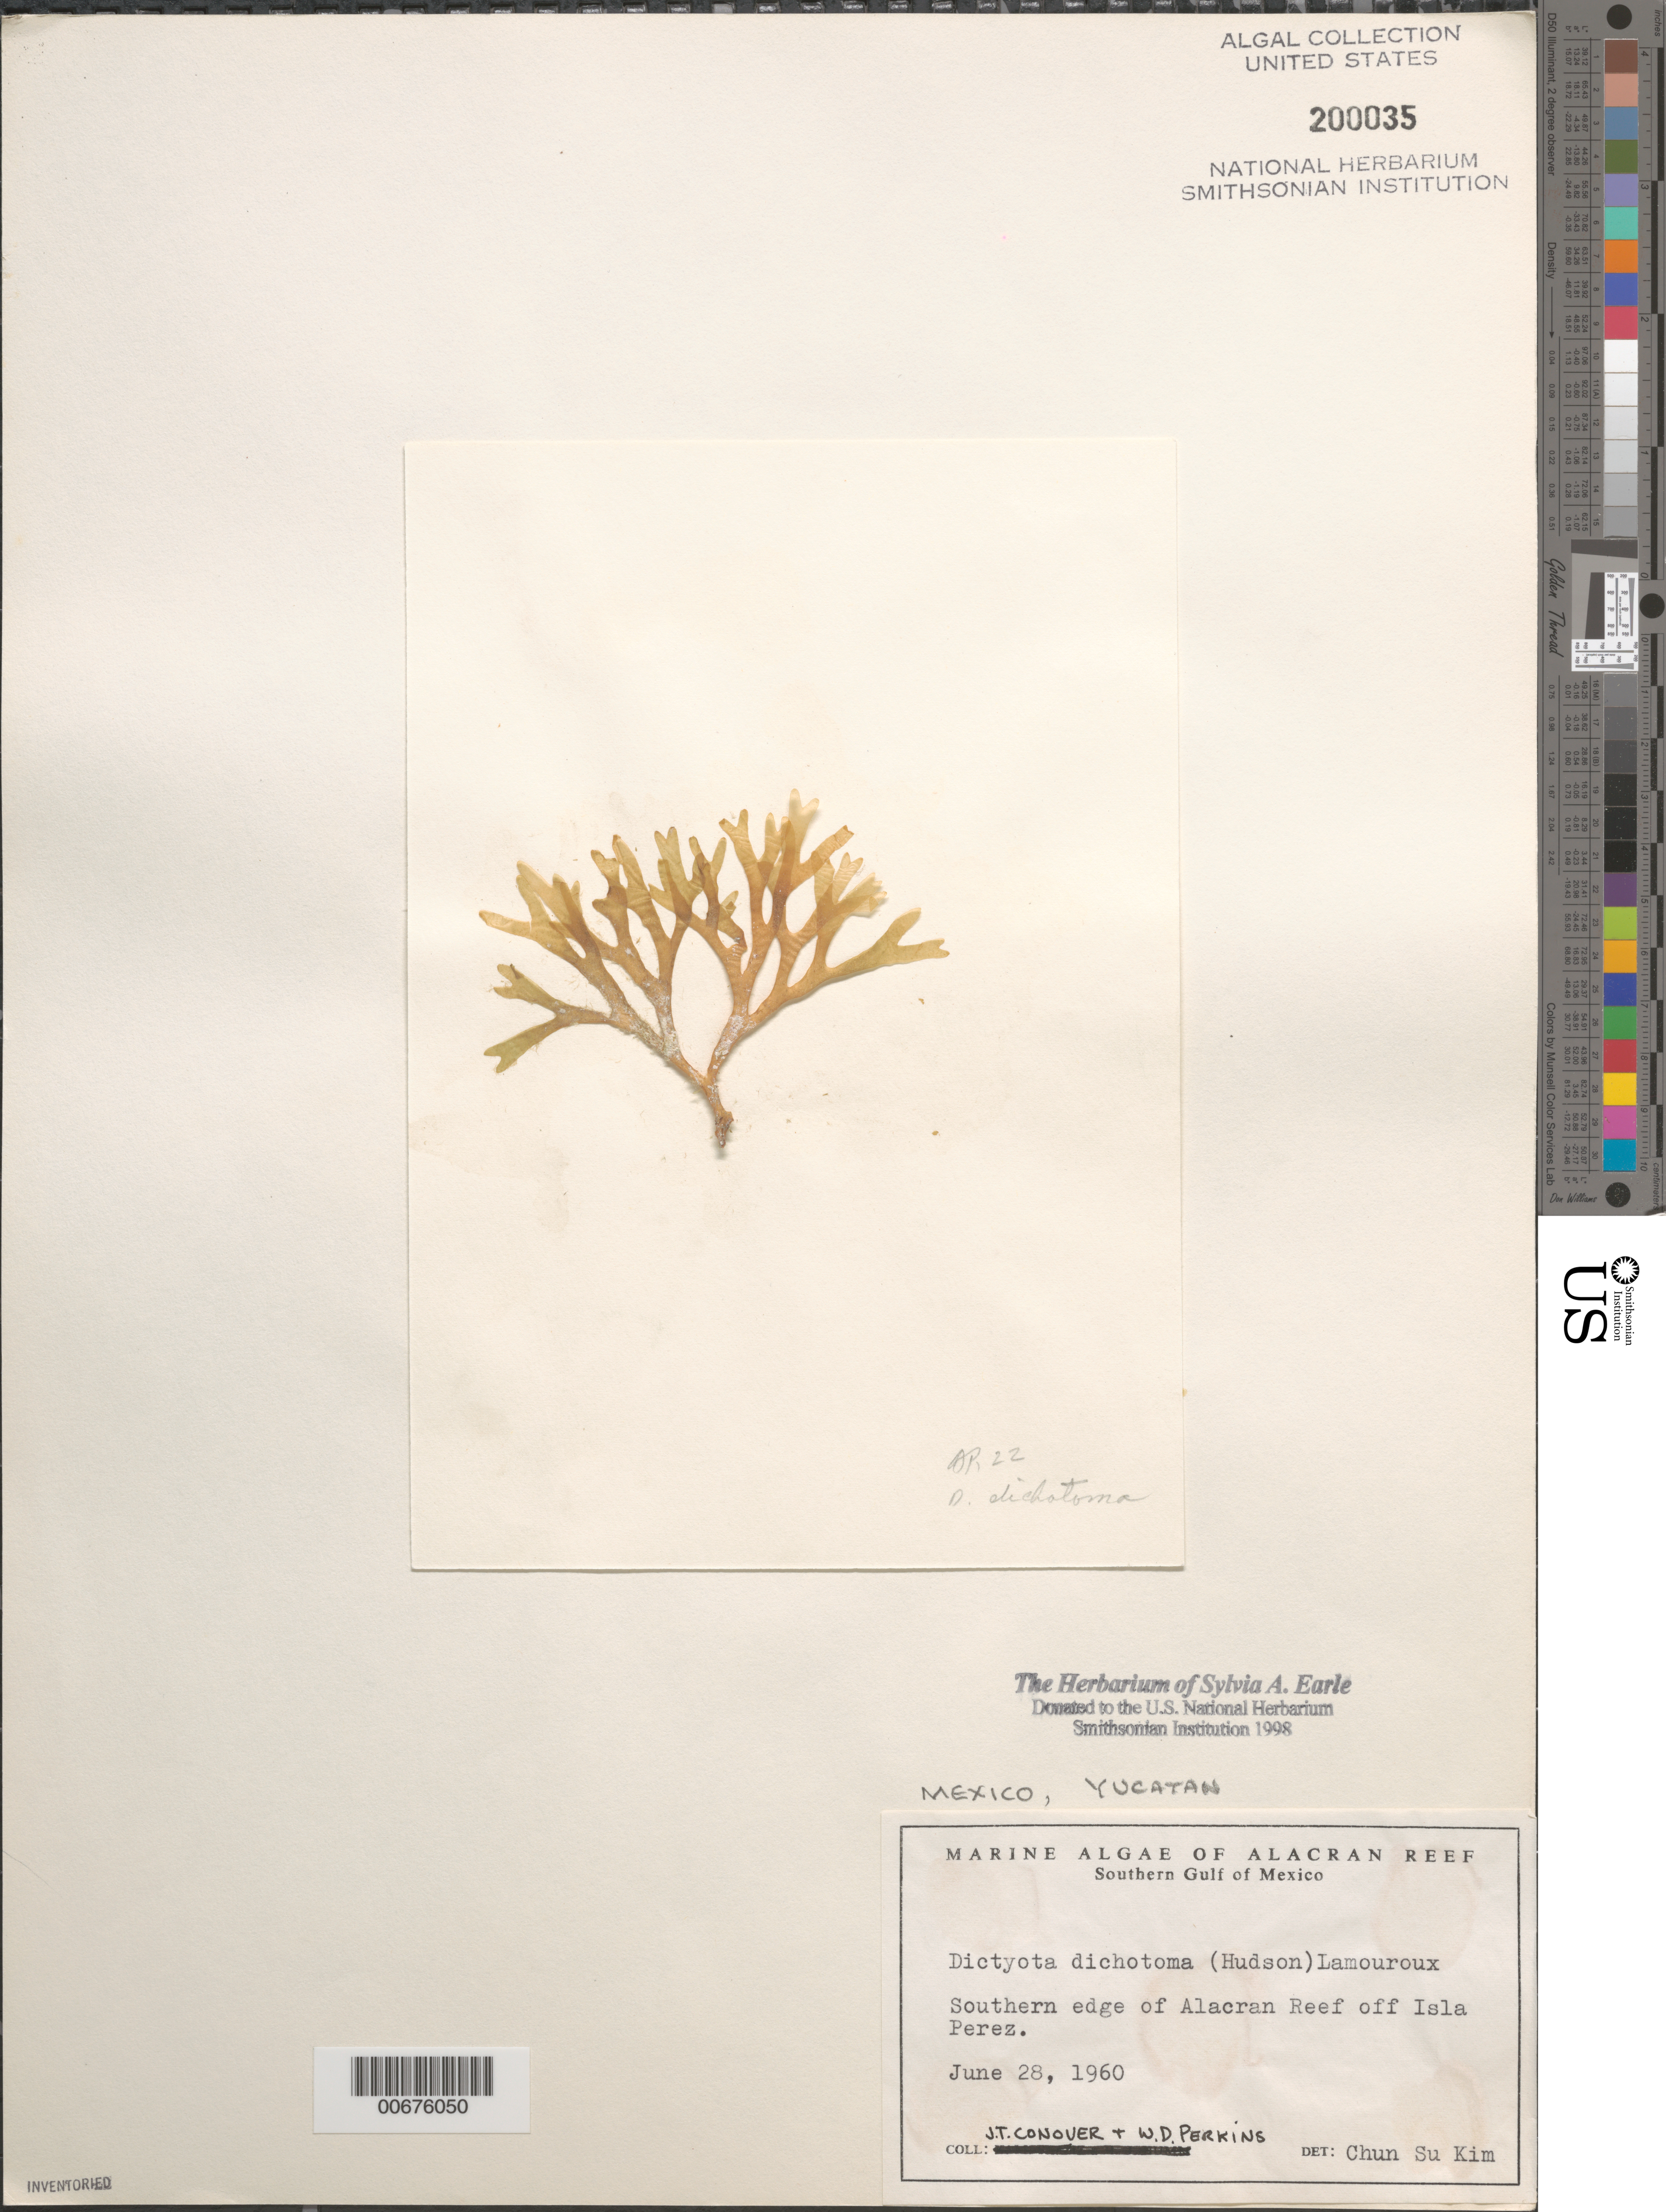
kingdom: Chromista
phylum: Ochrophyta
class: Phaeophyceae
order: Dictyotales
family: Dictyotaceae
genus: Dictyota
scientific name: Dictyota dichotoma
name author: (Huds.) J.V.Lamouroux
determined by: Kim, Chun Su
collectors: J. T. Conover & W. D. Perkins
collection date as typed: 28 Jun 1960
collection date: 1960-06-28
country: Mexico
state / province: Yucatan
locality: Alacran Reef, off Isla Perez, Campeche Bank, southern Gulf of Mexico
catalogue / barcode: US 200035